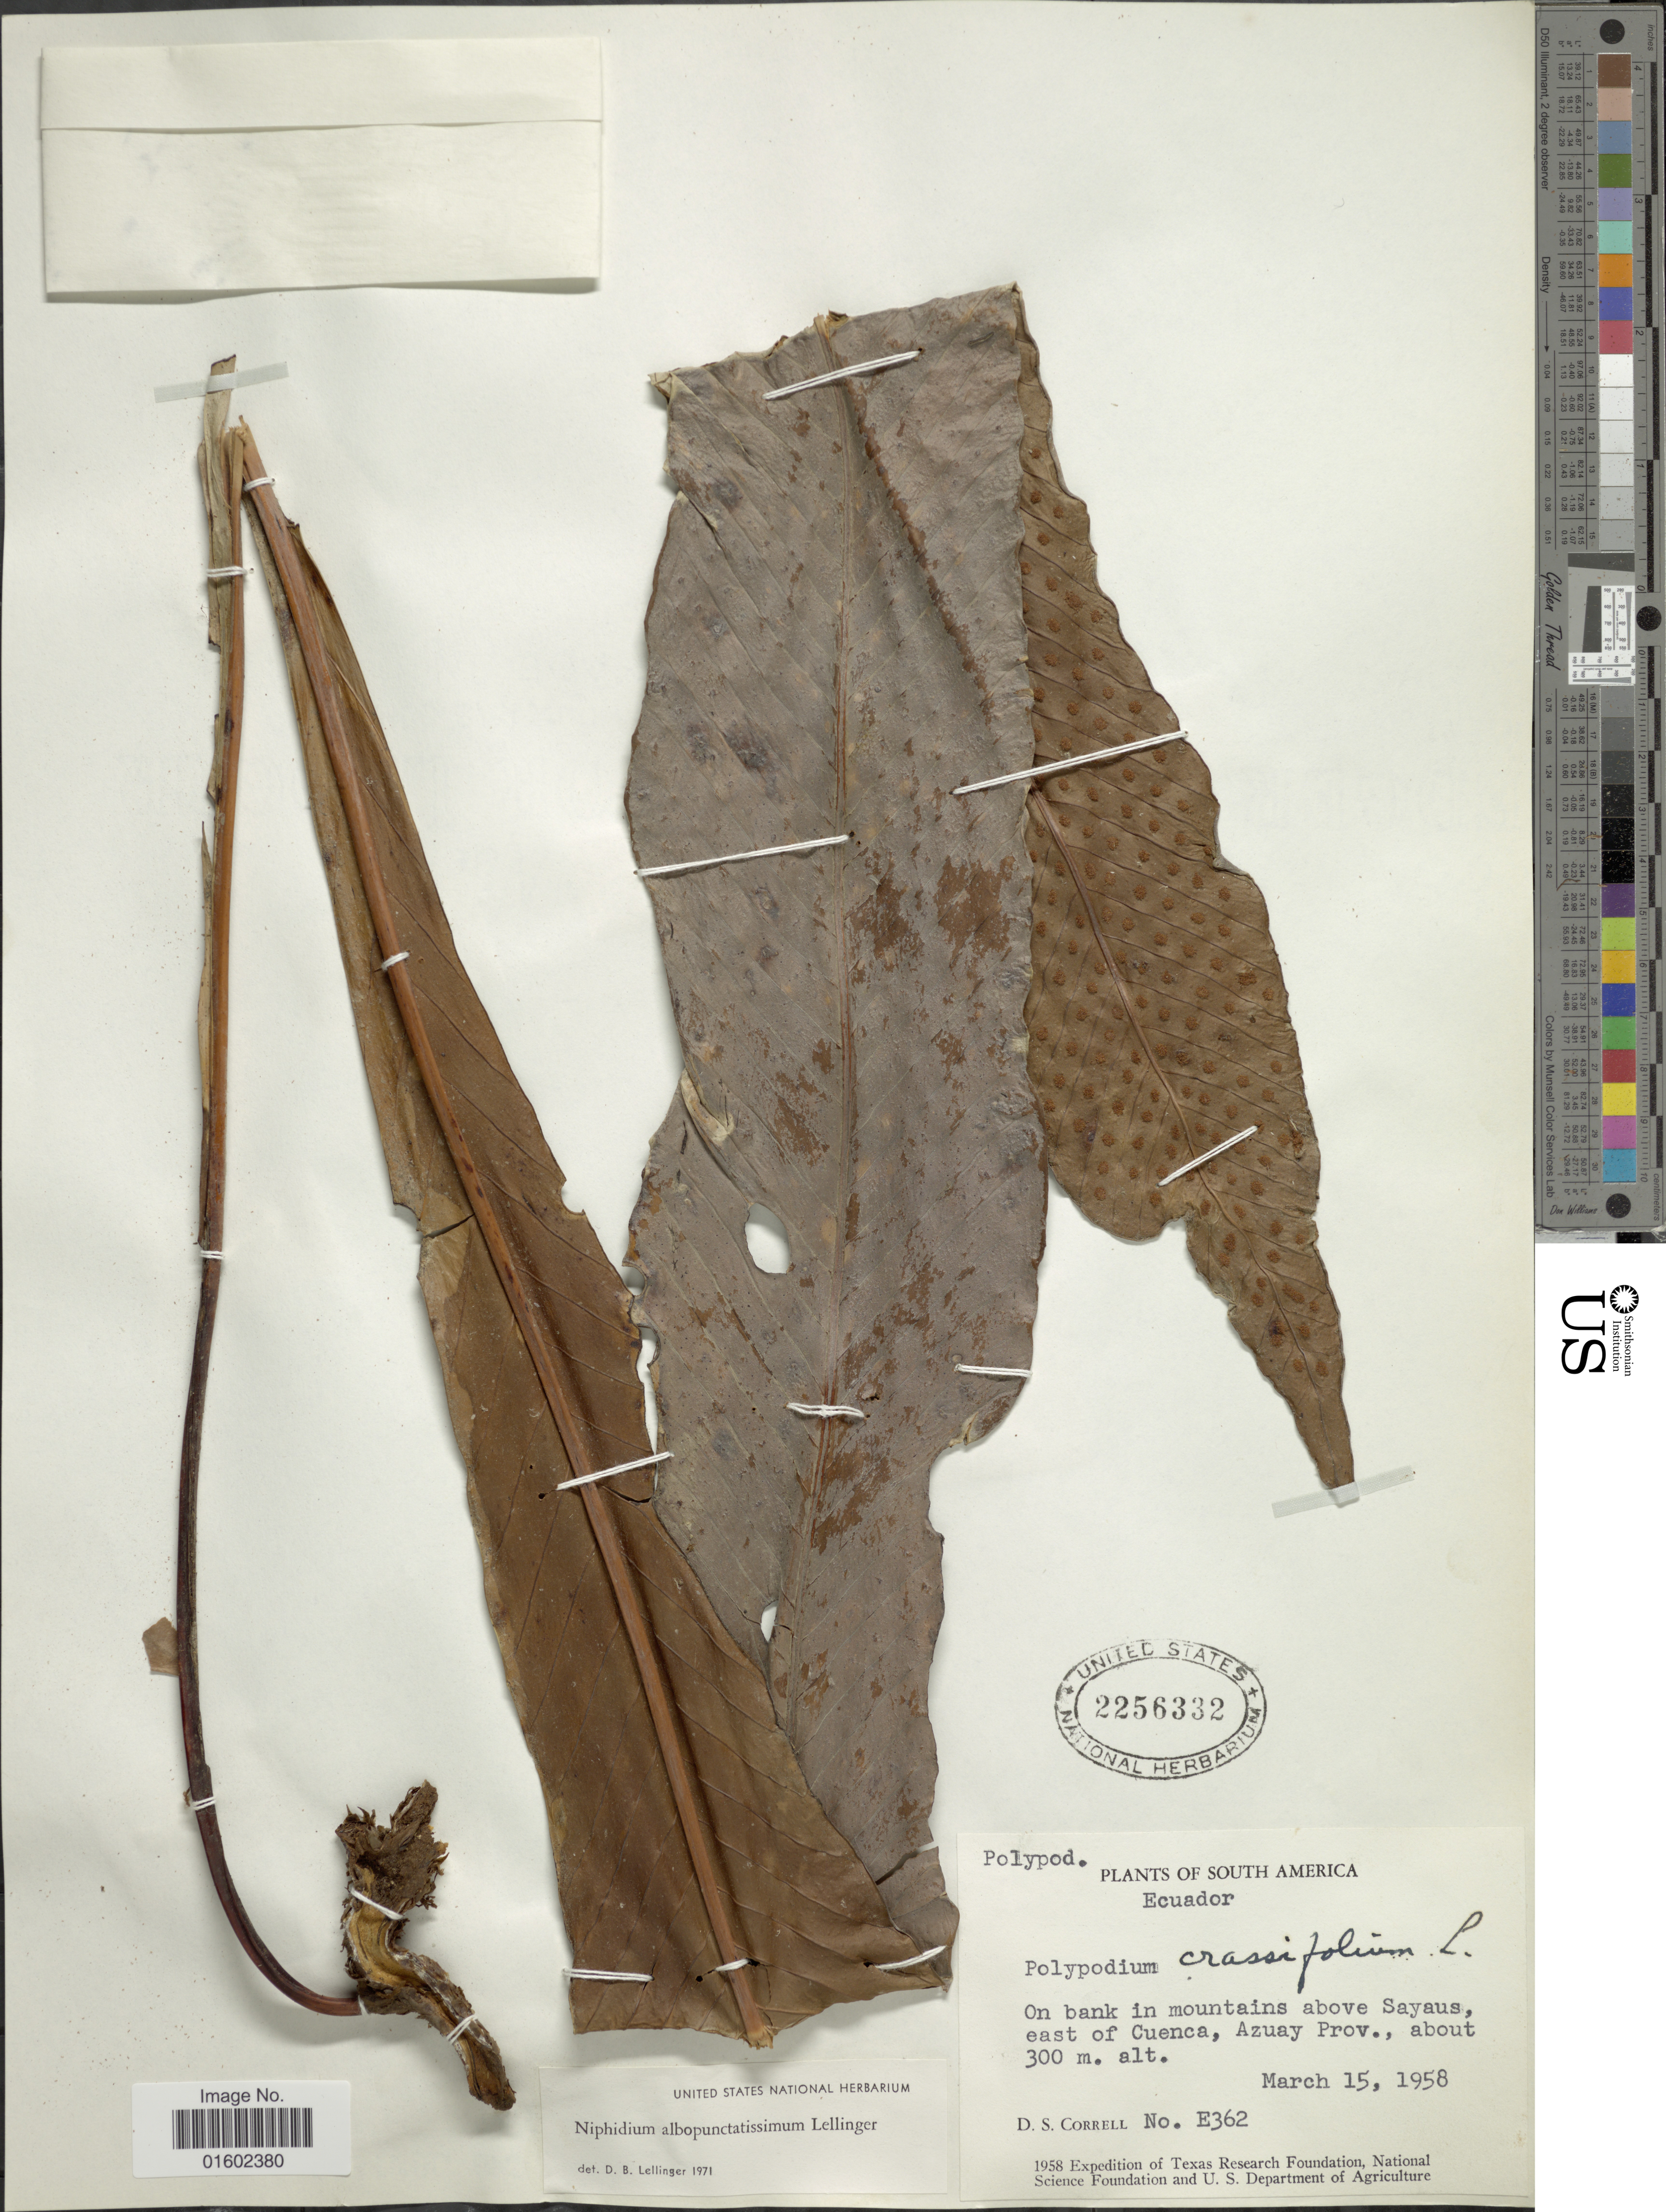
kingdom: Plantae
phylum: Tracheophyta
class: Polypodiopsida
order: Polypodiales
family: Polypodiaceae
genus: Niphidium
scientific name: Niphidium albopunctatissimum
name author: Lellinger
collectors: D. S. Correll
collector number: E362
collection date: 1958-03-15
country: Ecuador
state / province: Azuay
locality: On banks in mountains above Sayaus, east of Cuenca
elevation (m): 300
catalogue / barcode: US 2256332